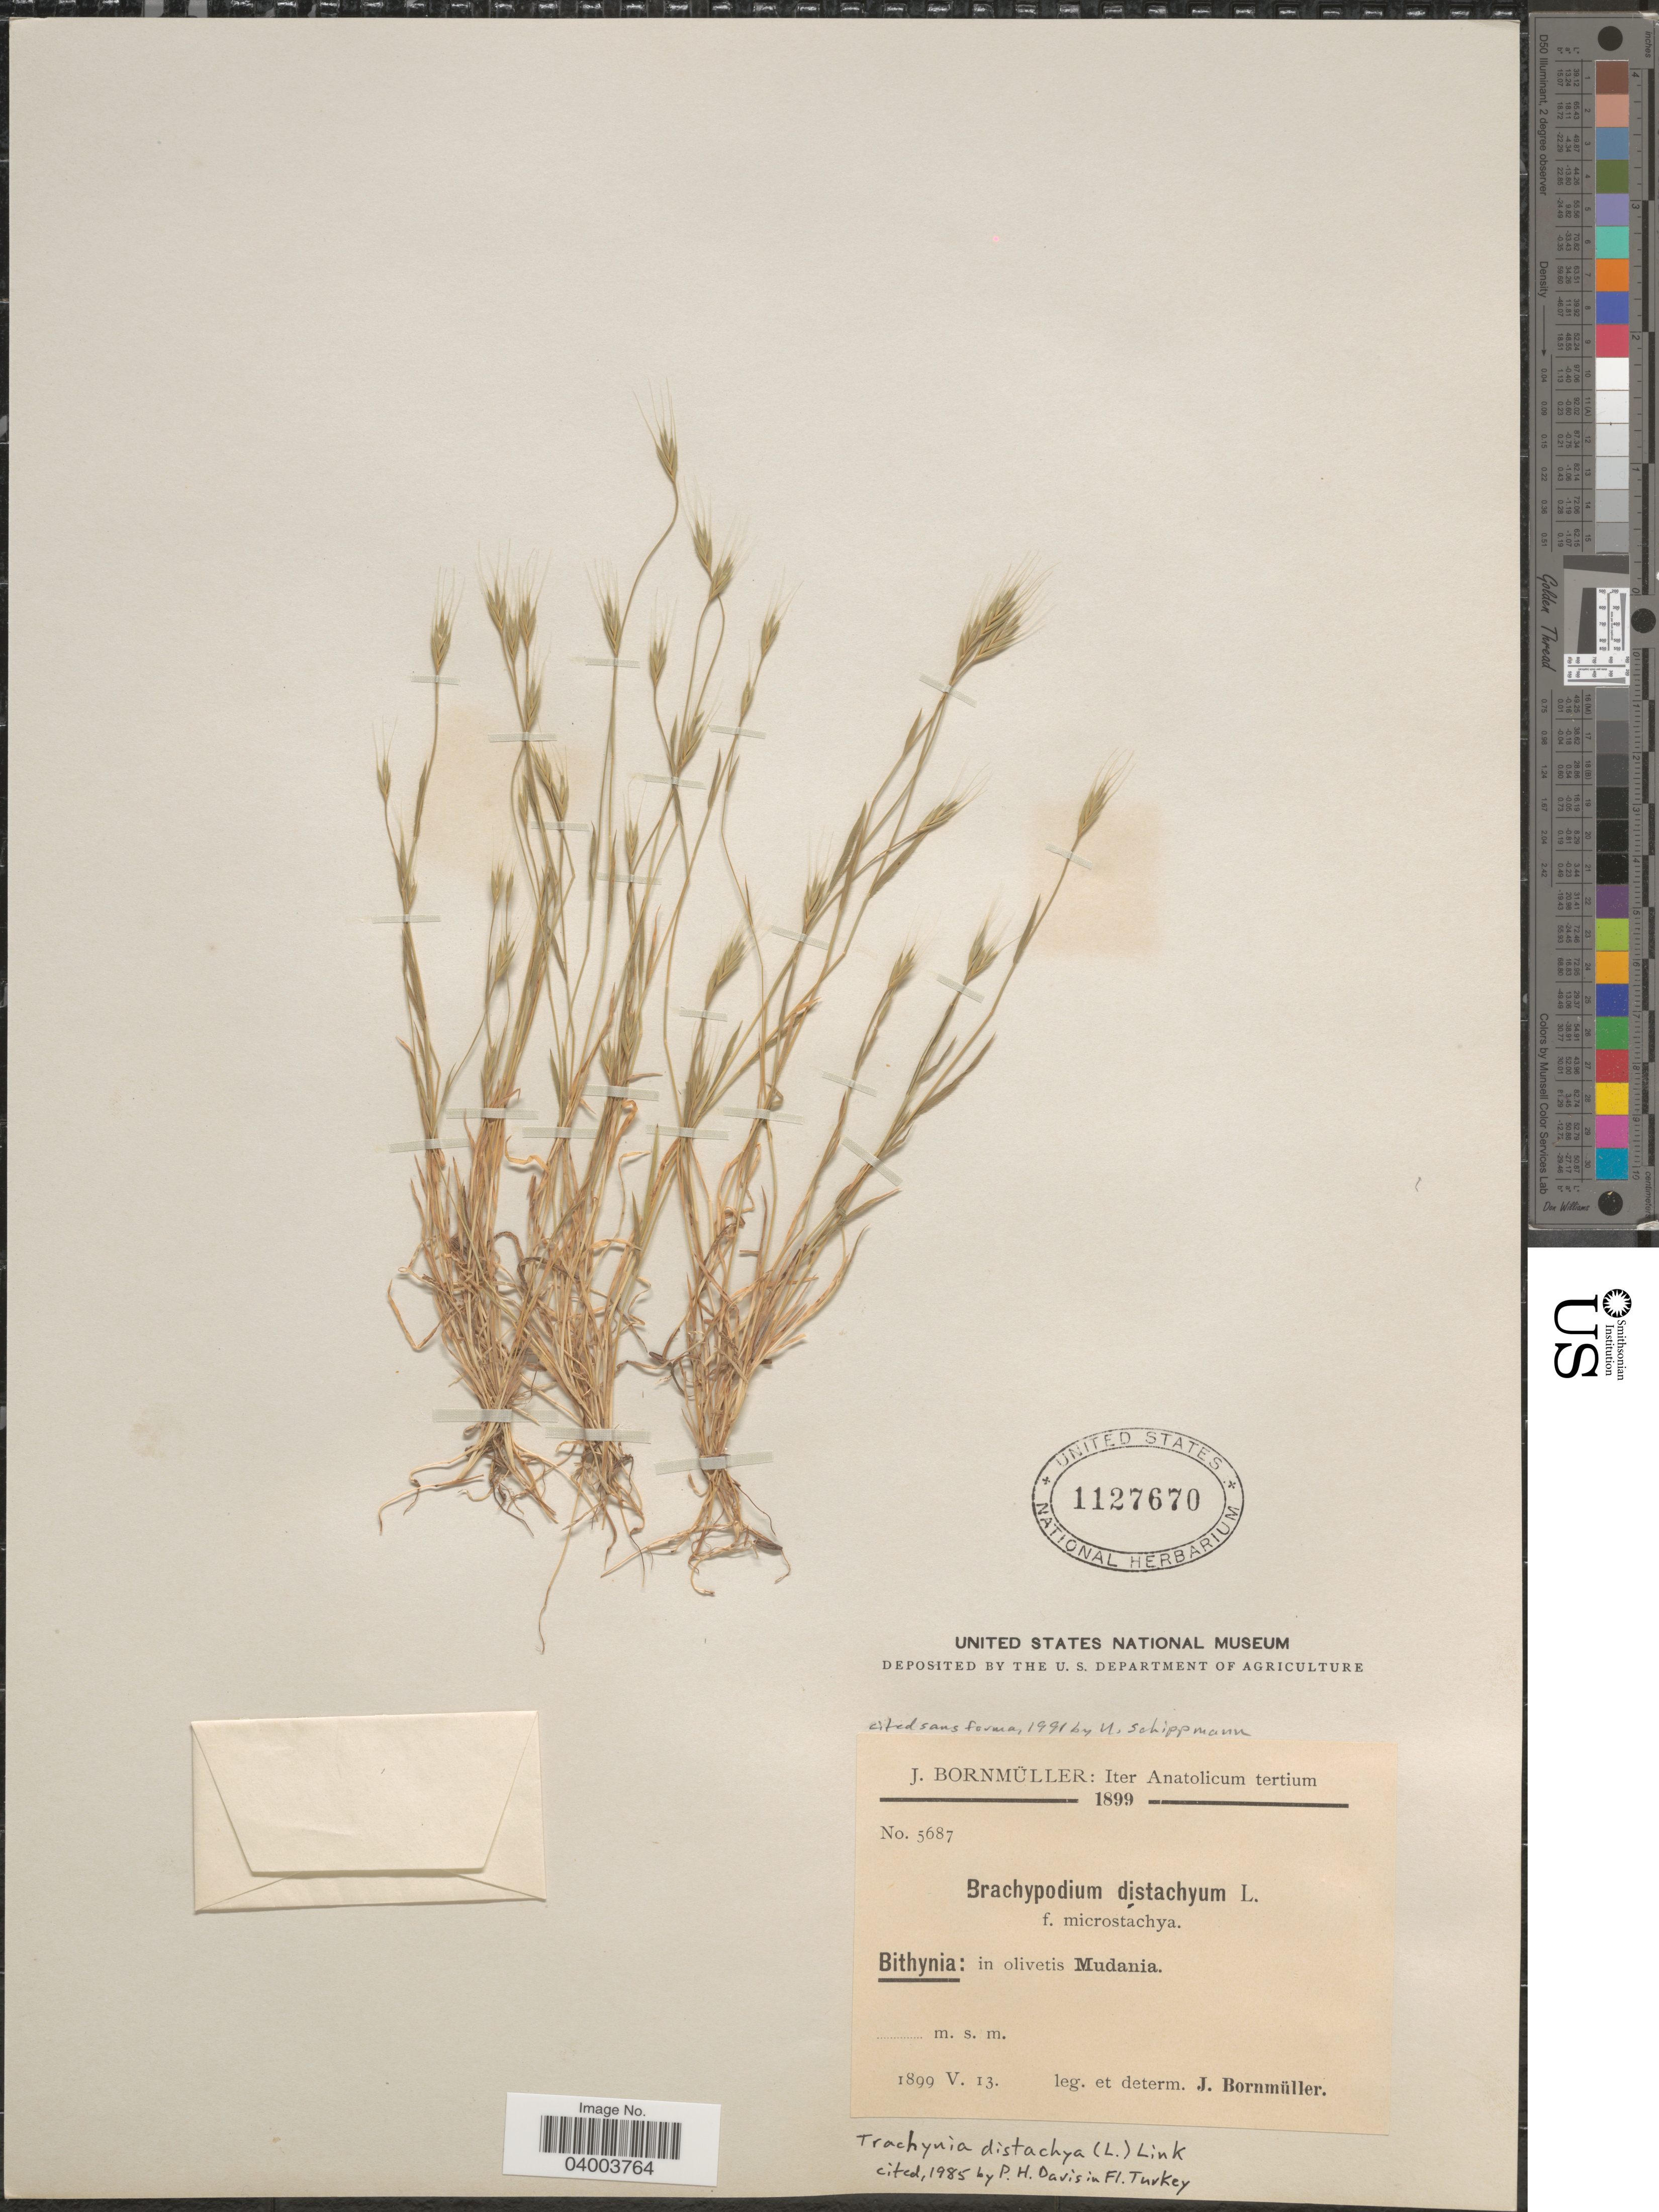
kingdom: Plantae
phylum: Tracheophyta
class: Liliopsida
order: Poales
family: Poaceae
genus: Brachypodium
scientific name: Brachypodium distachyon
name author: (L.) P. Beauv.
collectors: J. Bornmüller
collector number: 5687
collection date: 1899-05-13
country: Turkey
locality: Bithynia: in olivetis Mudania.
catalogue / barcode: US 1127670